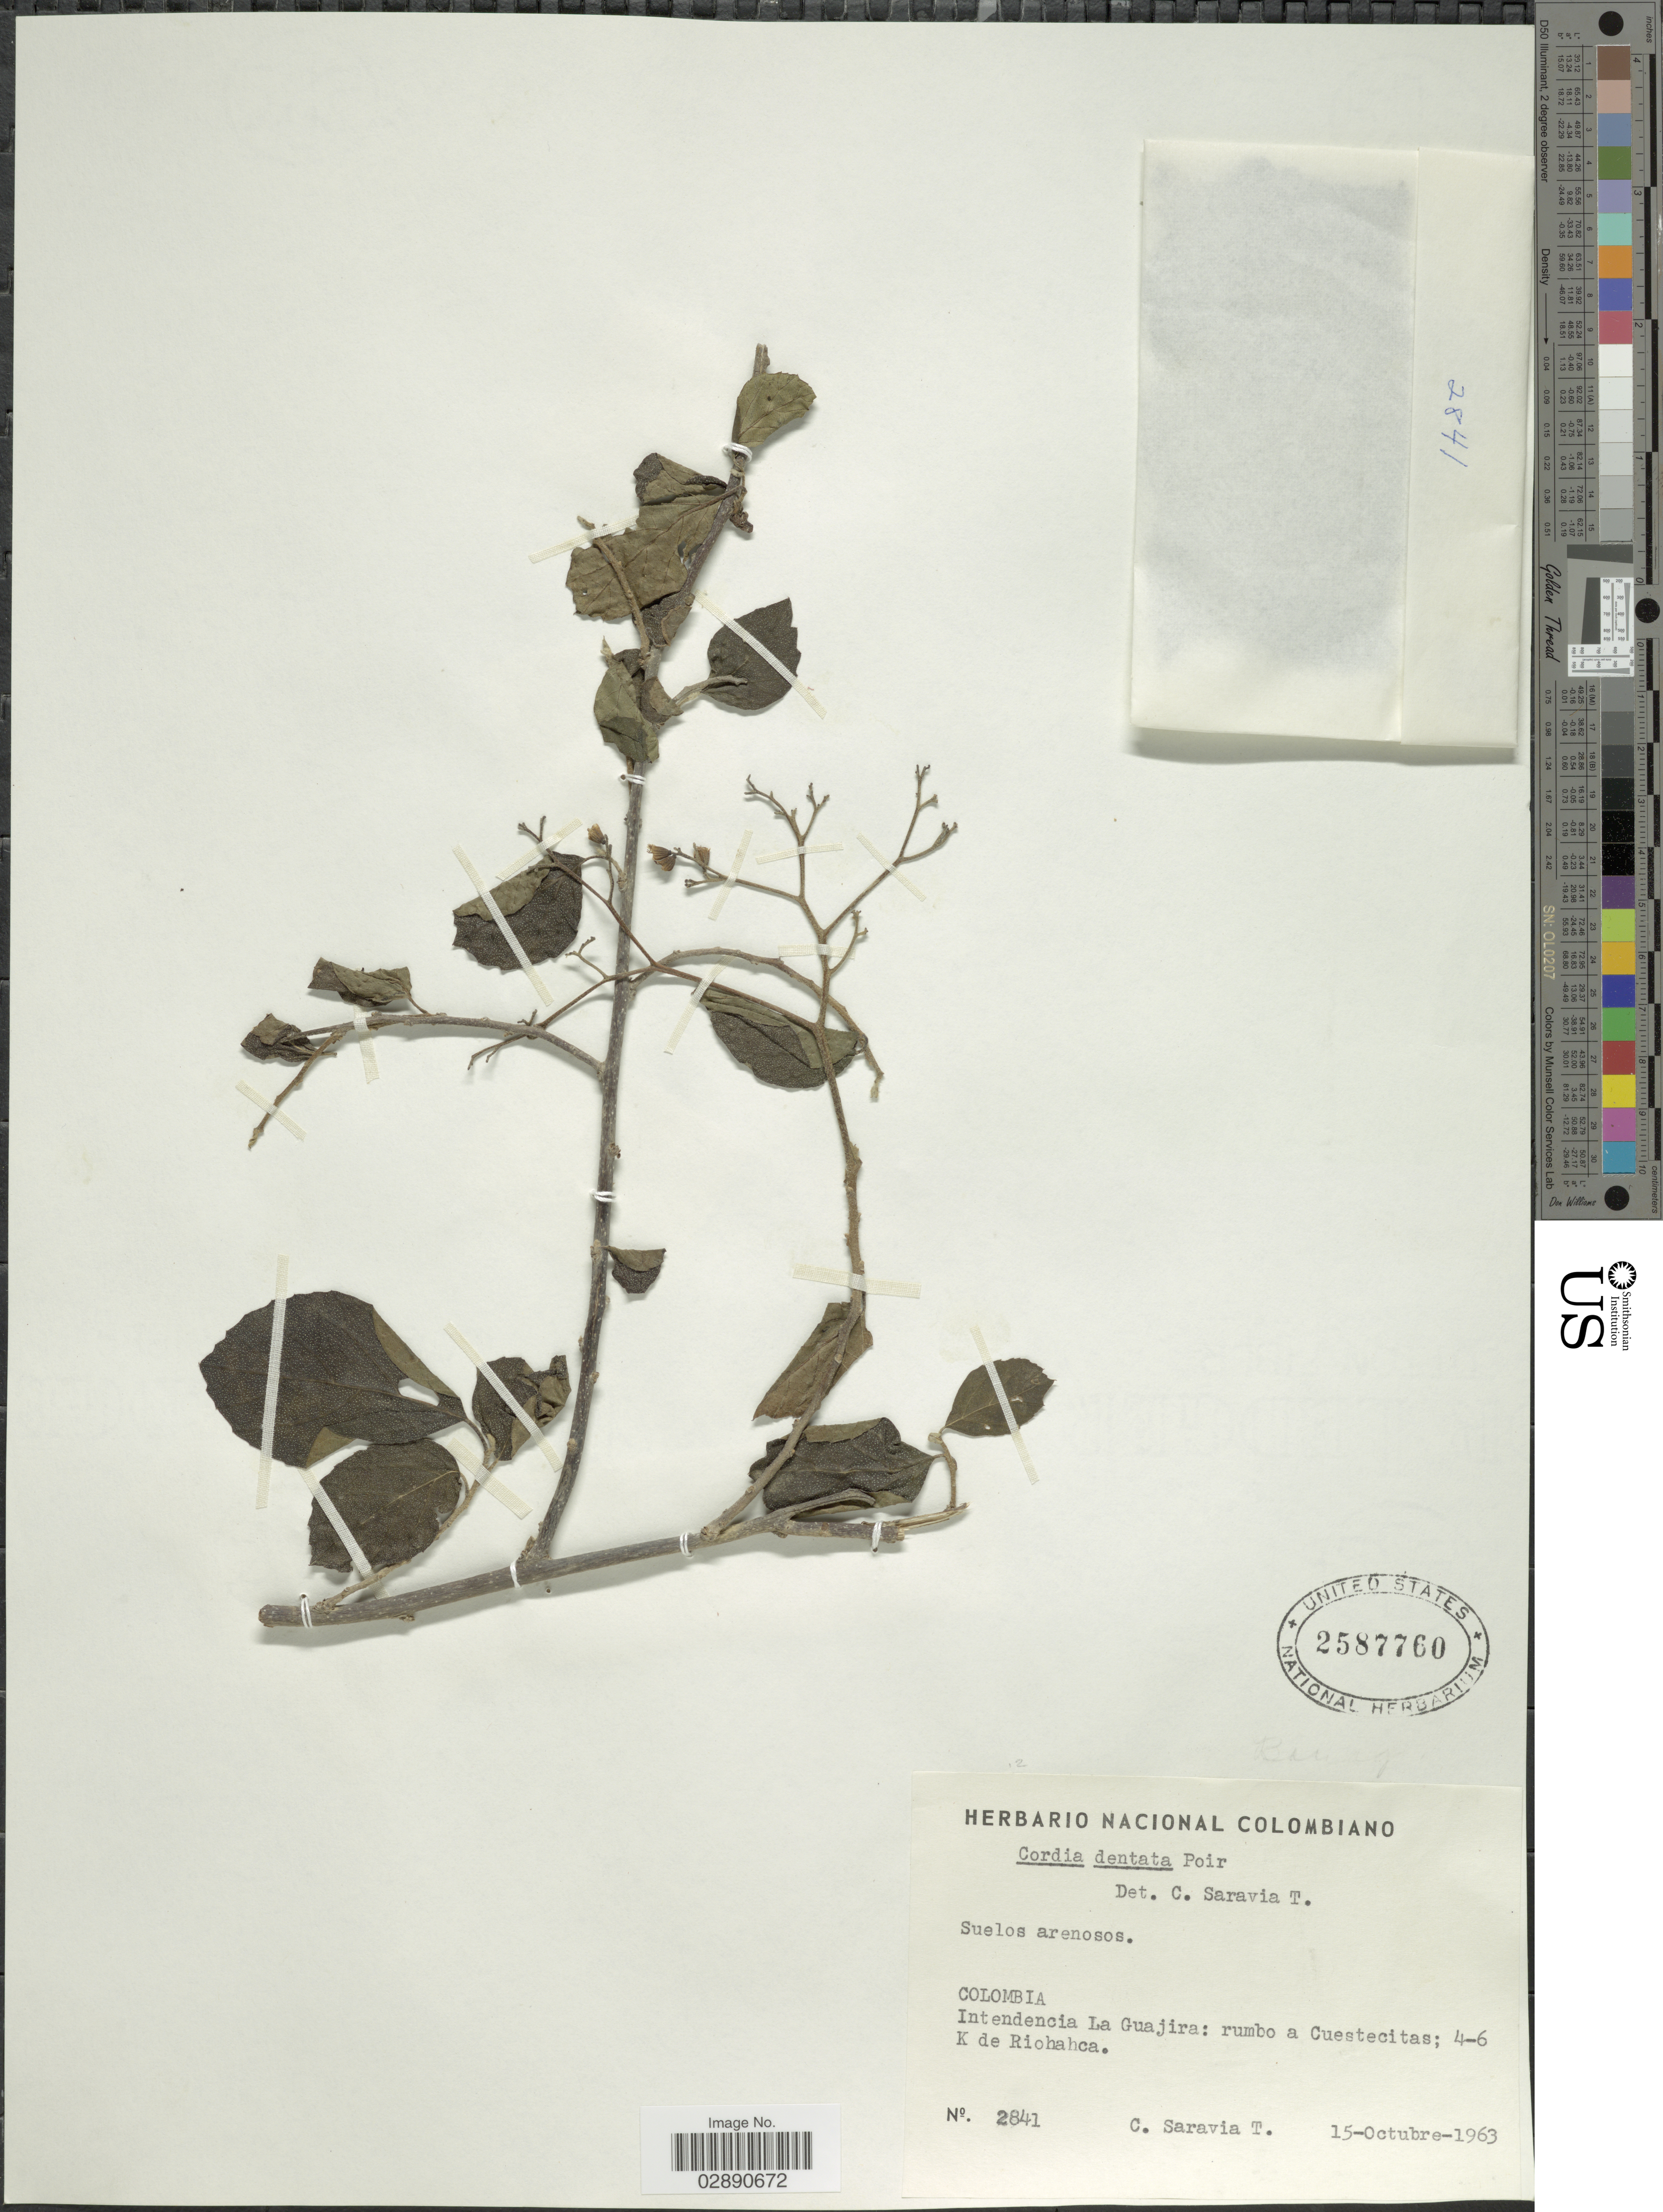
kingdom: Plantae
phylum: Tracheophyta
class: Magnoliopsida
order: Boraginales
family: Cordiaceae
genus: Cordia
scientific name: Cordia dentata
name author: Poir.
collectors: C. Saravia T.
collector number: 2841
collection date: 1963-10-15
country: Colombia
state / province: La Guajira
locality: Intendencia La Guajira: rumbo a Cuestecitas; 4-6 K de Riohahca.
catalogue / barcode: US 2587760